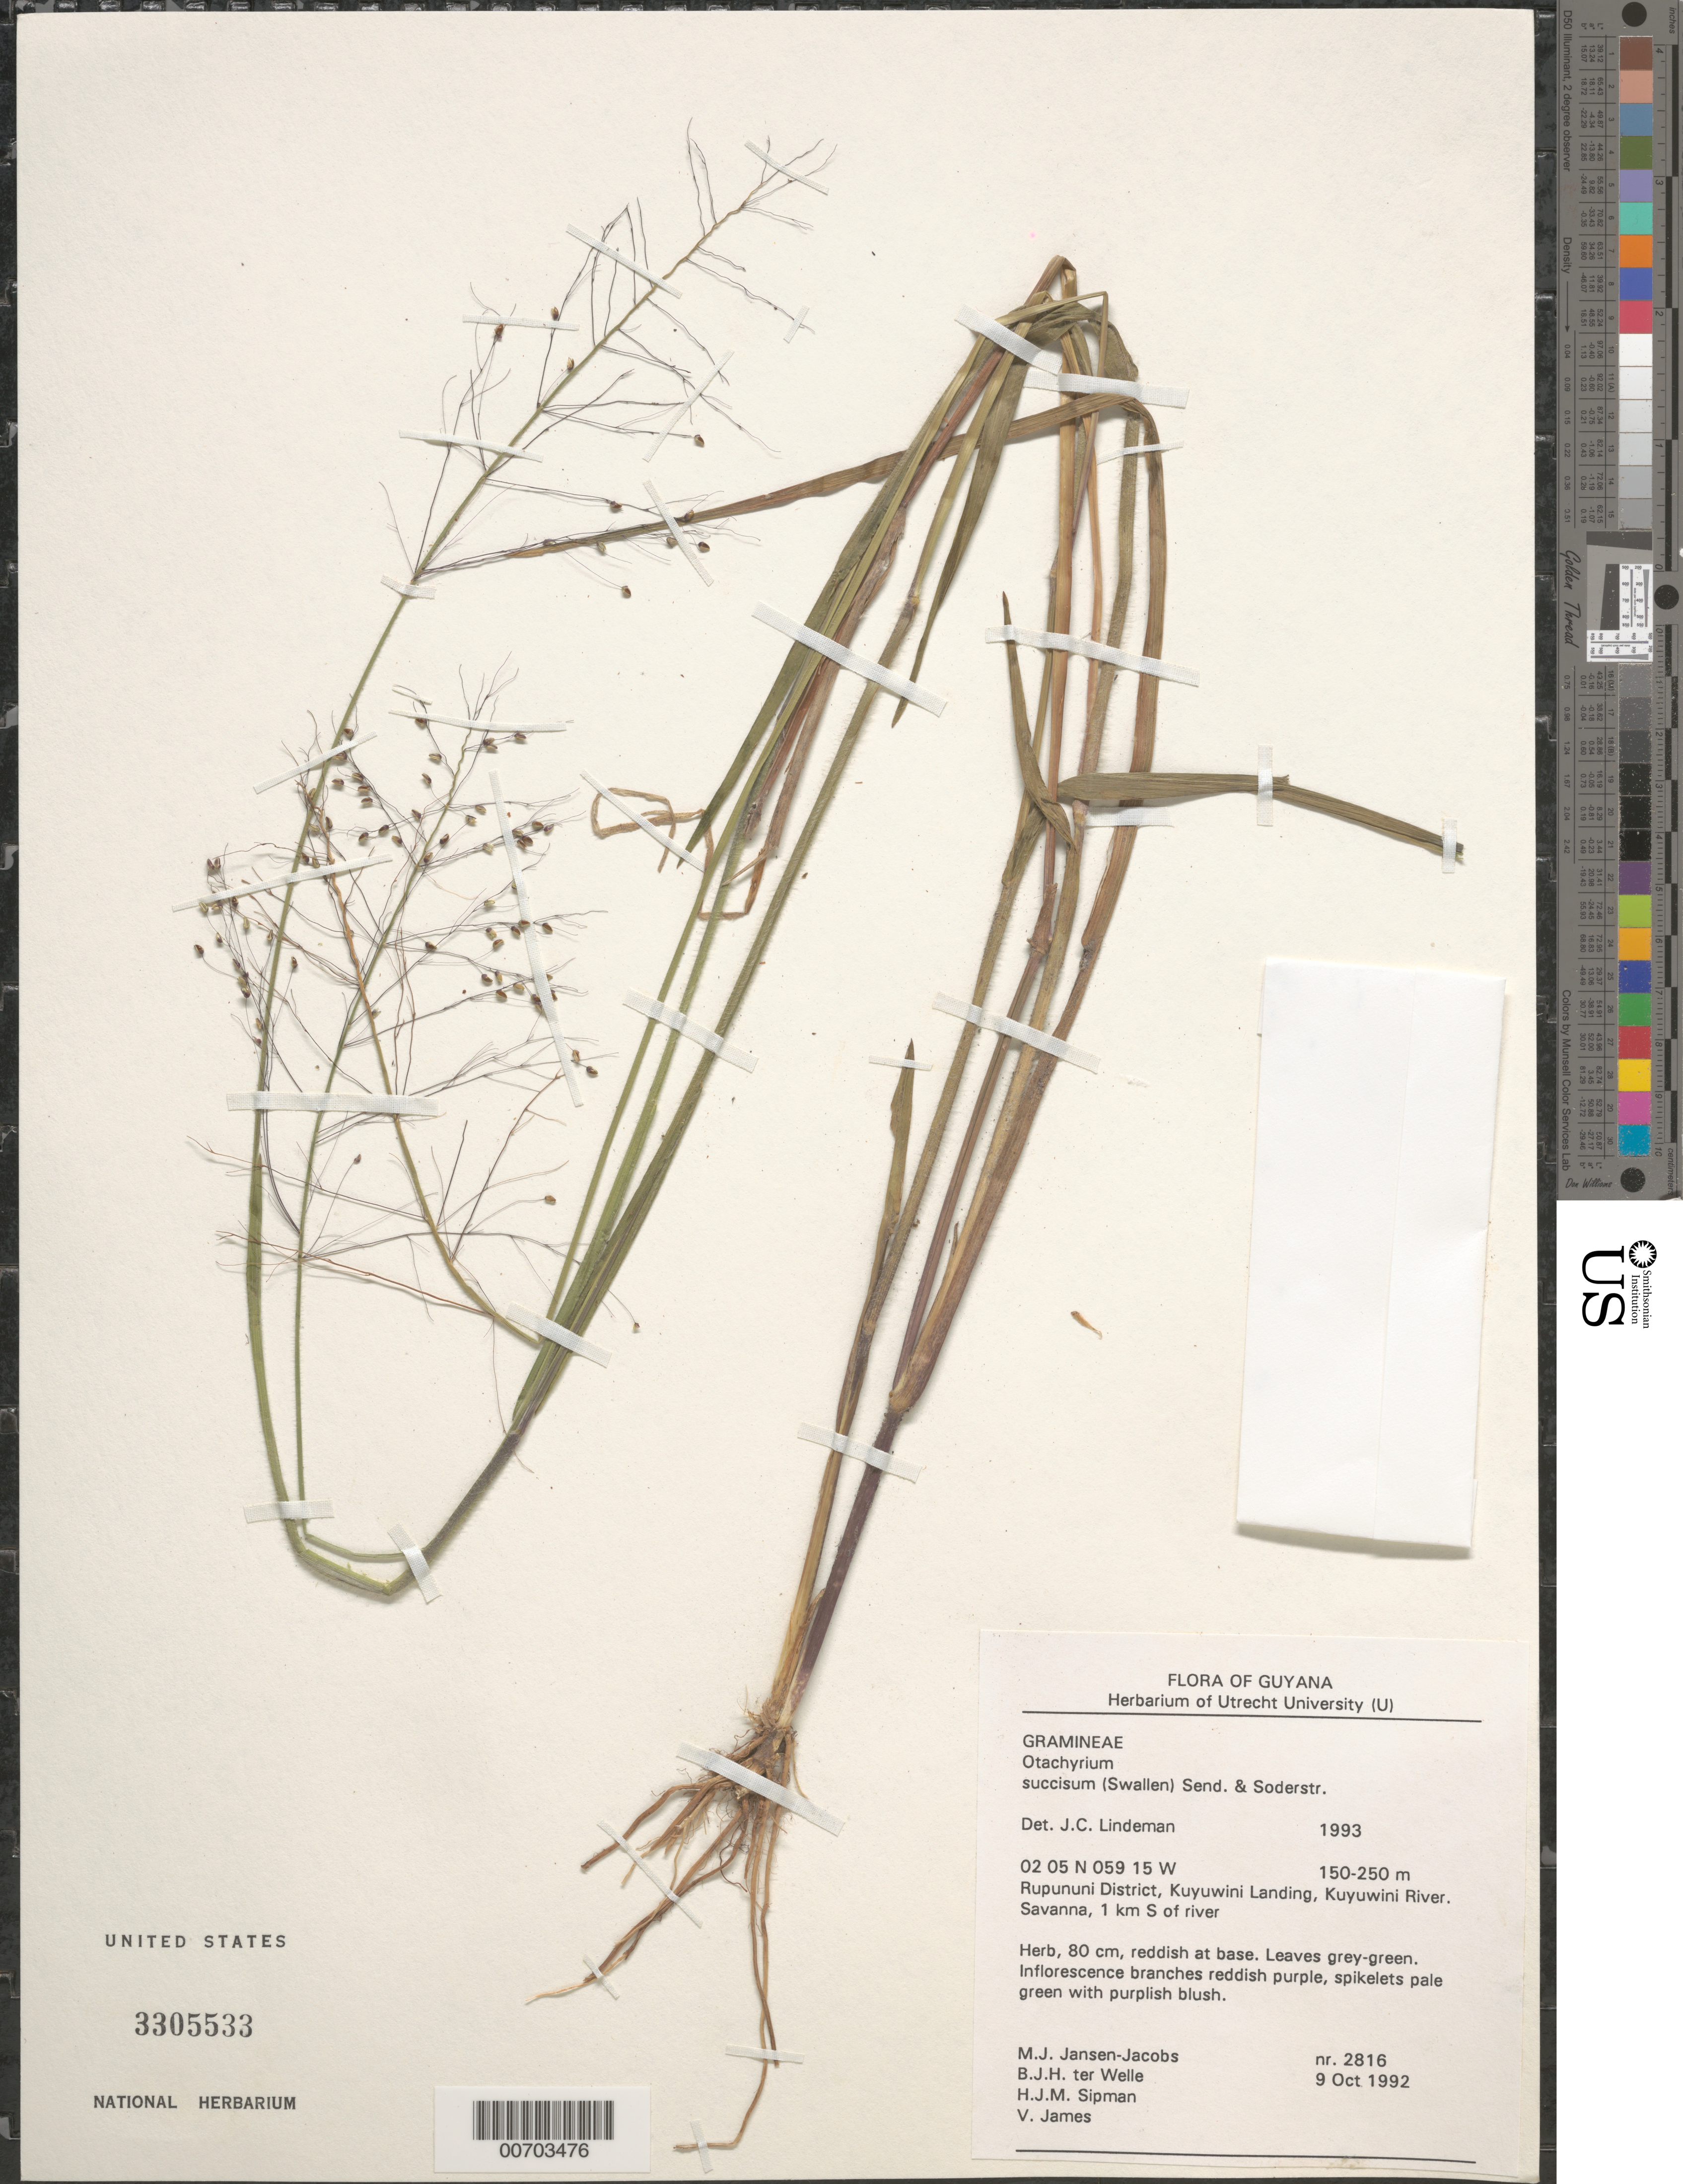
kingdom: Plantae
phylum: Tracheophyta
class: Liliopsida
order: Poales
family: Poaceae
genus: Otachyrium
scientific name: Otachyrium succisum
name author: (Swallen) Send. & Soderstr.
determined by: Lindeman, J. C.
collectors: M. J. Jansen-Jacobs, B. Welle, H. J. M. Sipman & V. James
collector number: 2816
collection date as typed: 9-Oct-92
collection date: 1992-10-09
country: Guyana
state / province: U. Takutu-U. Essequibo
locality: Kuyuwini Landing, Kuyuwini River, Rupununi District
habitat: Savanna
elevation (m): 150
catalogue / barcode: US 3305533